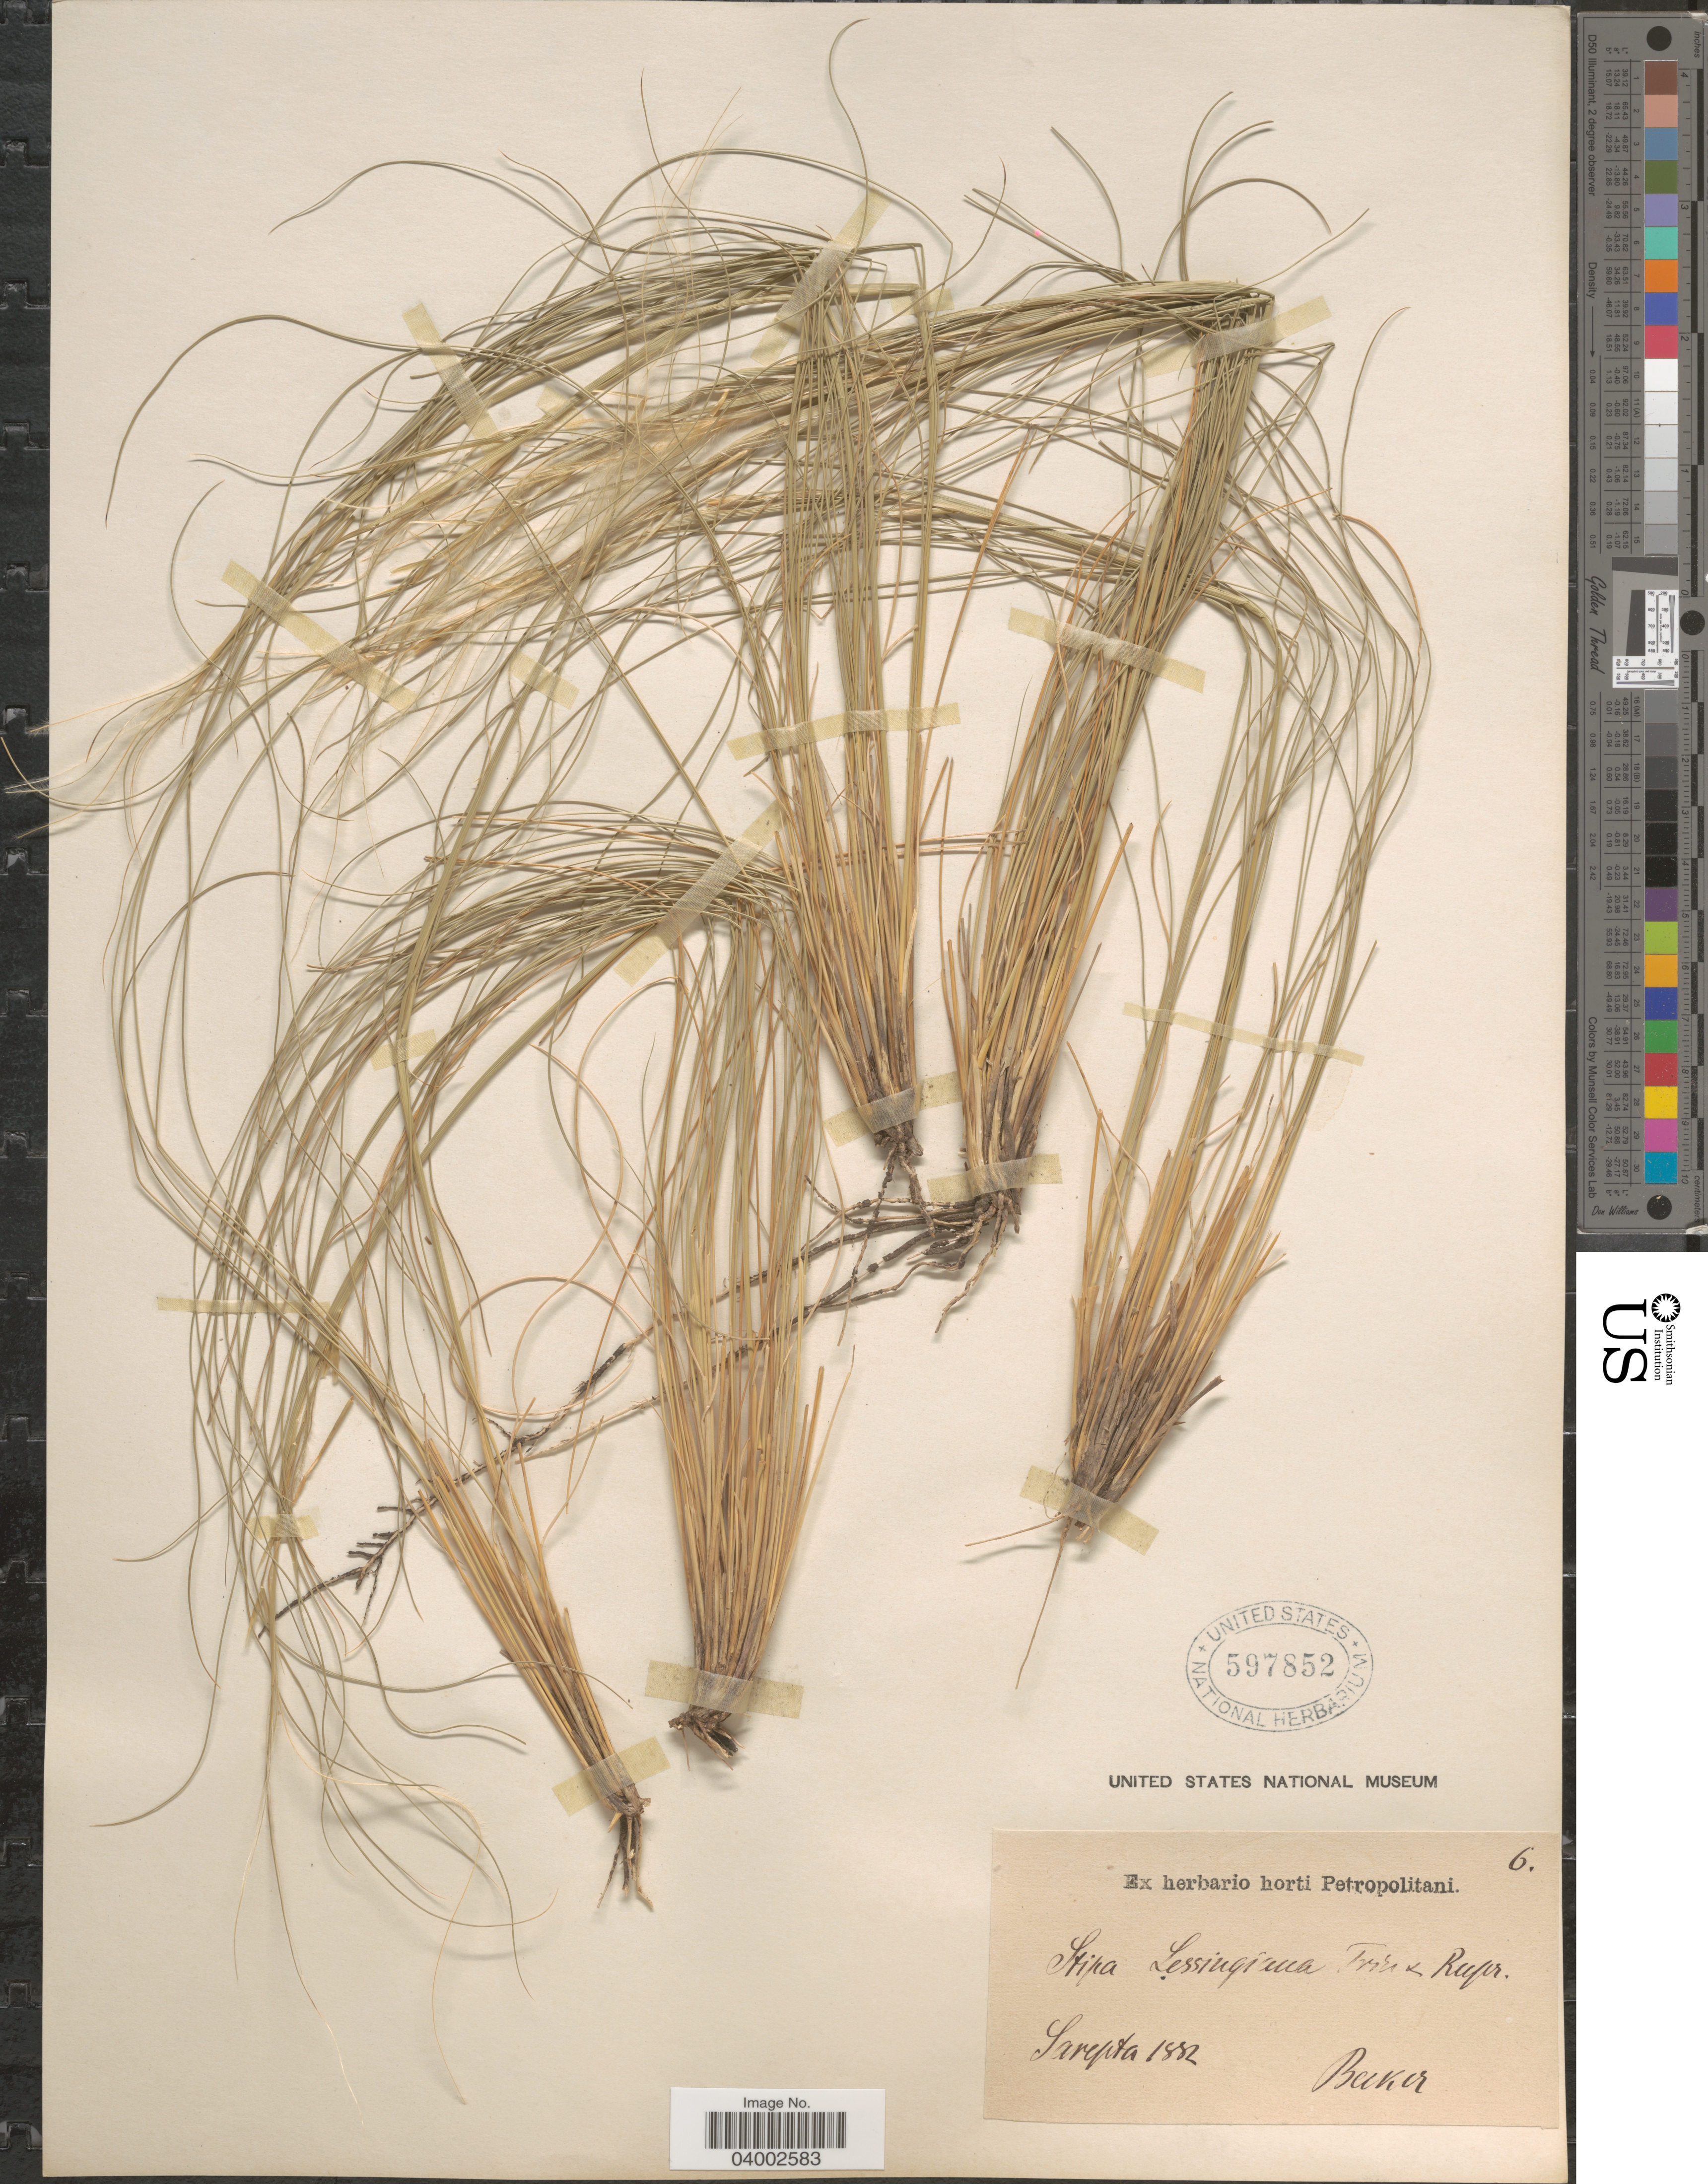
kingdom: Plantae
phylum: Tracheophyta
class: Liliopsida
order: Poales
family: Poaceae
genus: Stipa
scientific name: Stipa lessingiana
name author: Trin. & Rupr.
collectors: -. Becker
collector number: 6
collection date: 1882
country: Russian Federation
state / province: Volgograd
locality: Sarepta.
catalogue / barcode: US 597852